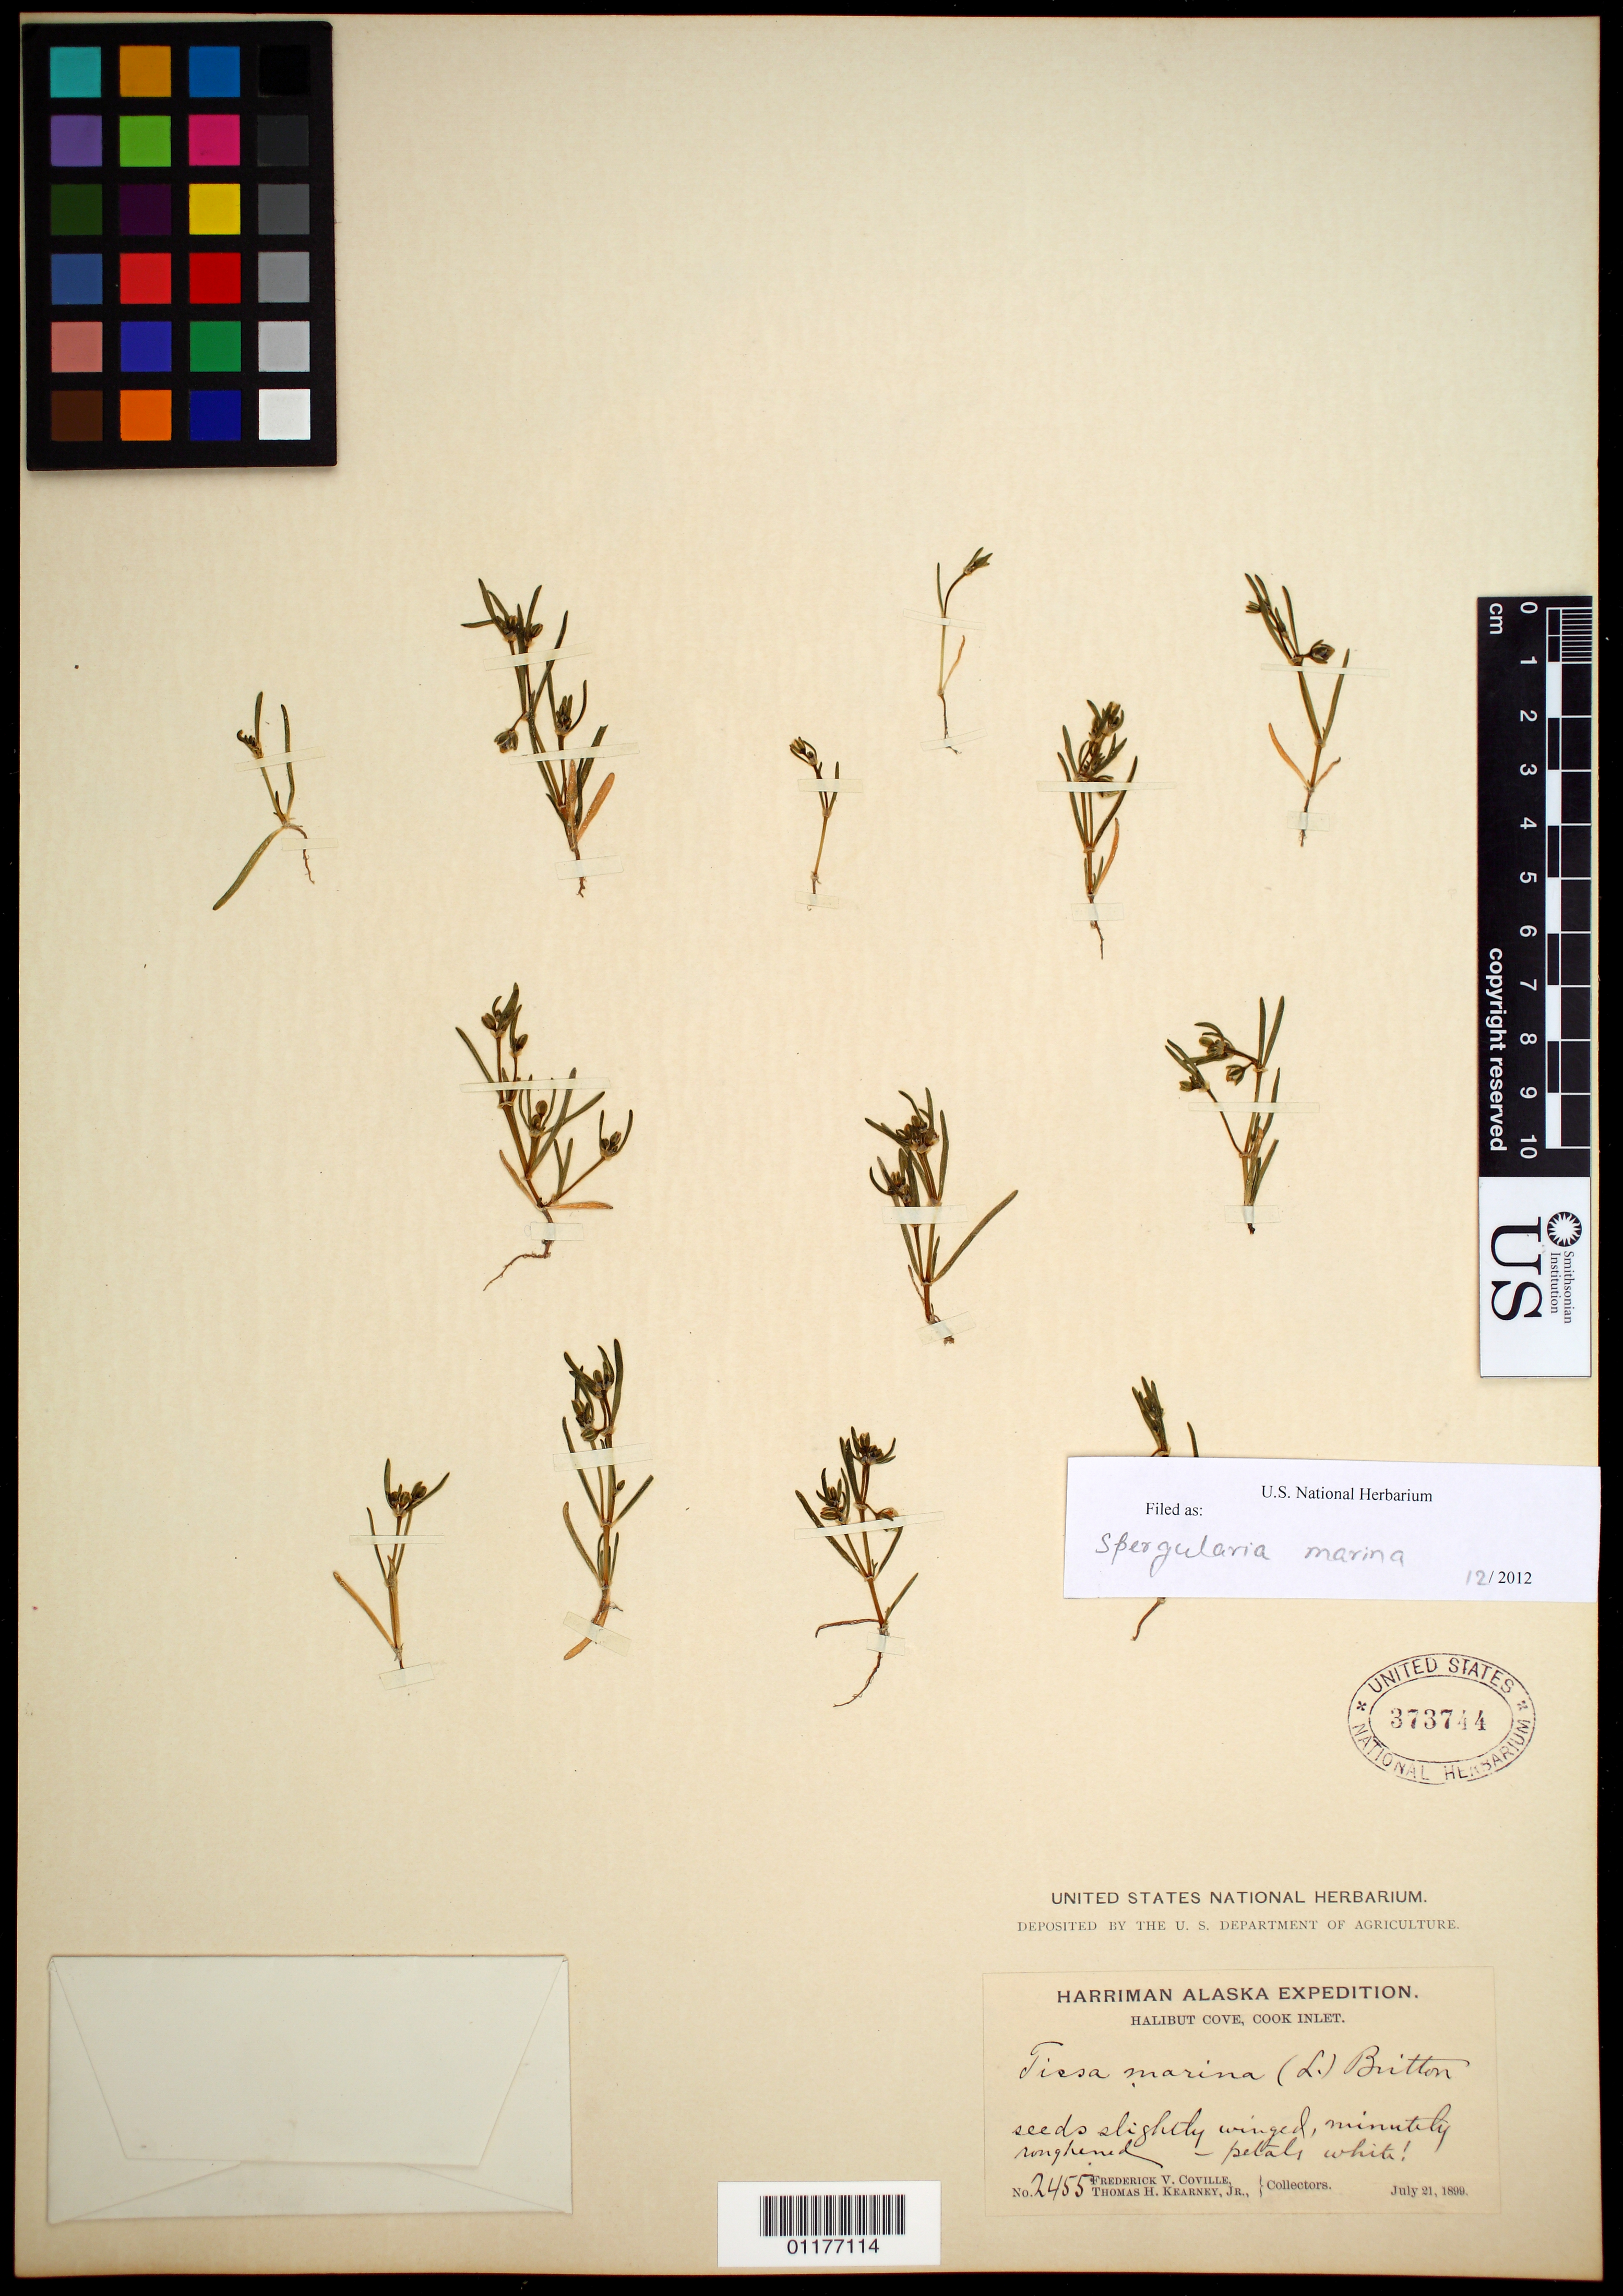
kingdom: Plantae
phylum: Tracheophyta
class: Magnoliopsida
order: Caryophyllales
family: Caryophyllaceae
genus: Spergularia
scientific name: Spergularia marina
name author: (L.) Griseb.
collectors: F. V. Coville & T. H. Kearney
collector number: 2455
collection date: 1899-07-21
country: United States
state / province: Alaska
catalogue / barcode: US 373744